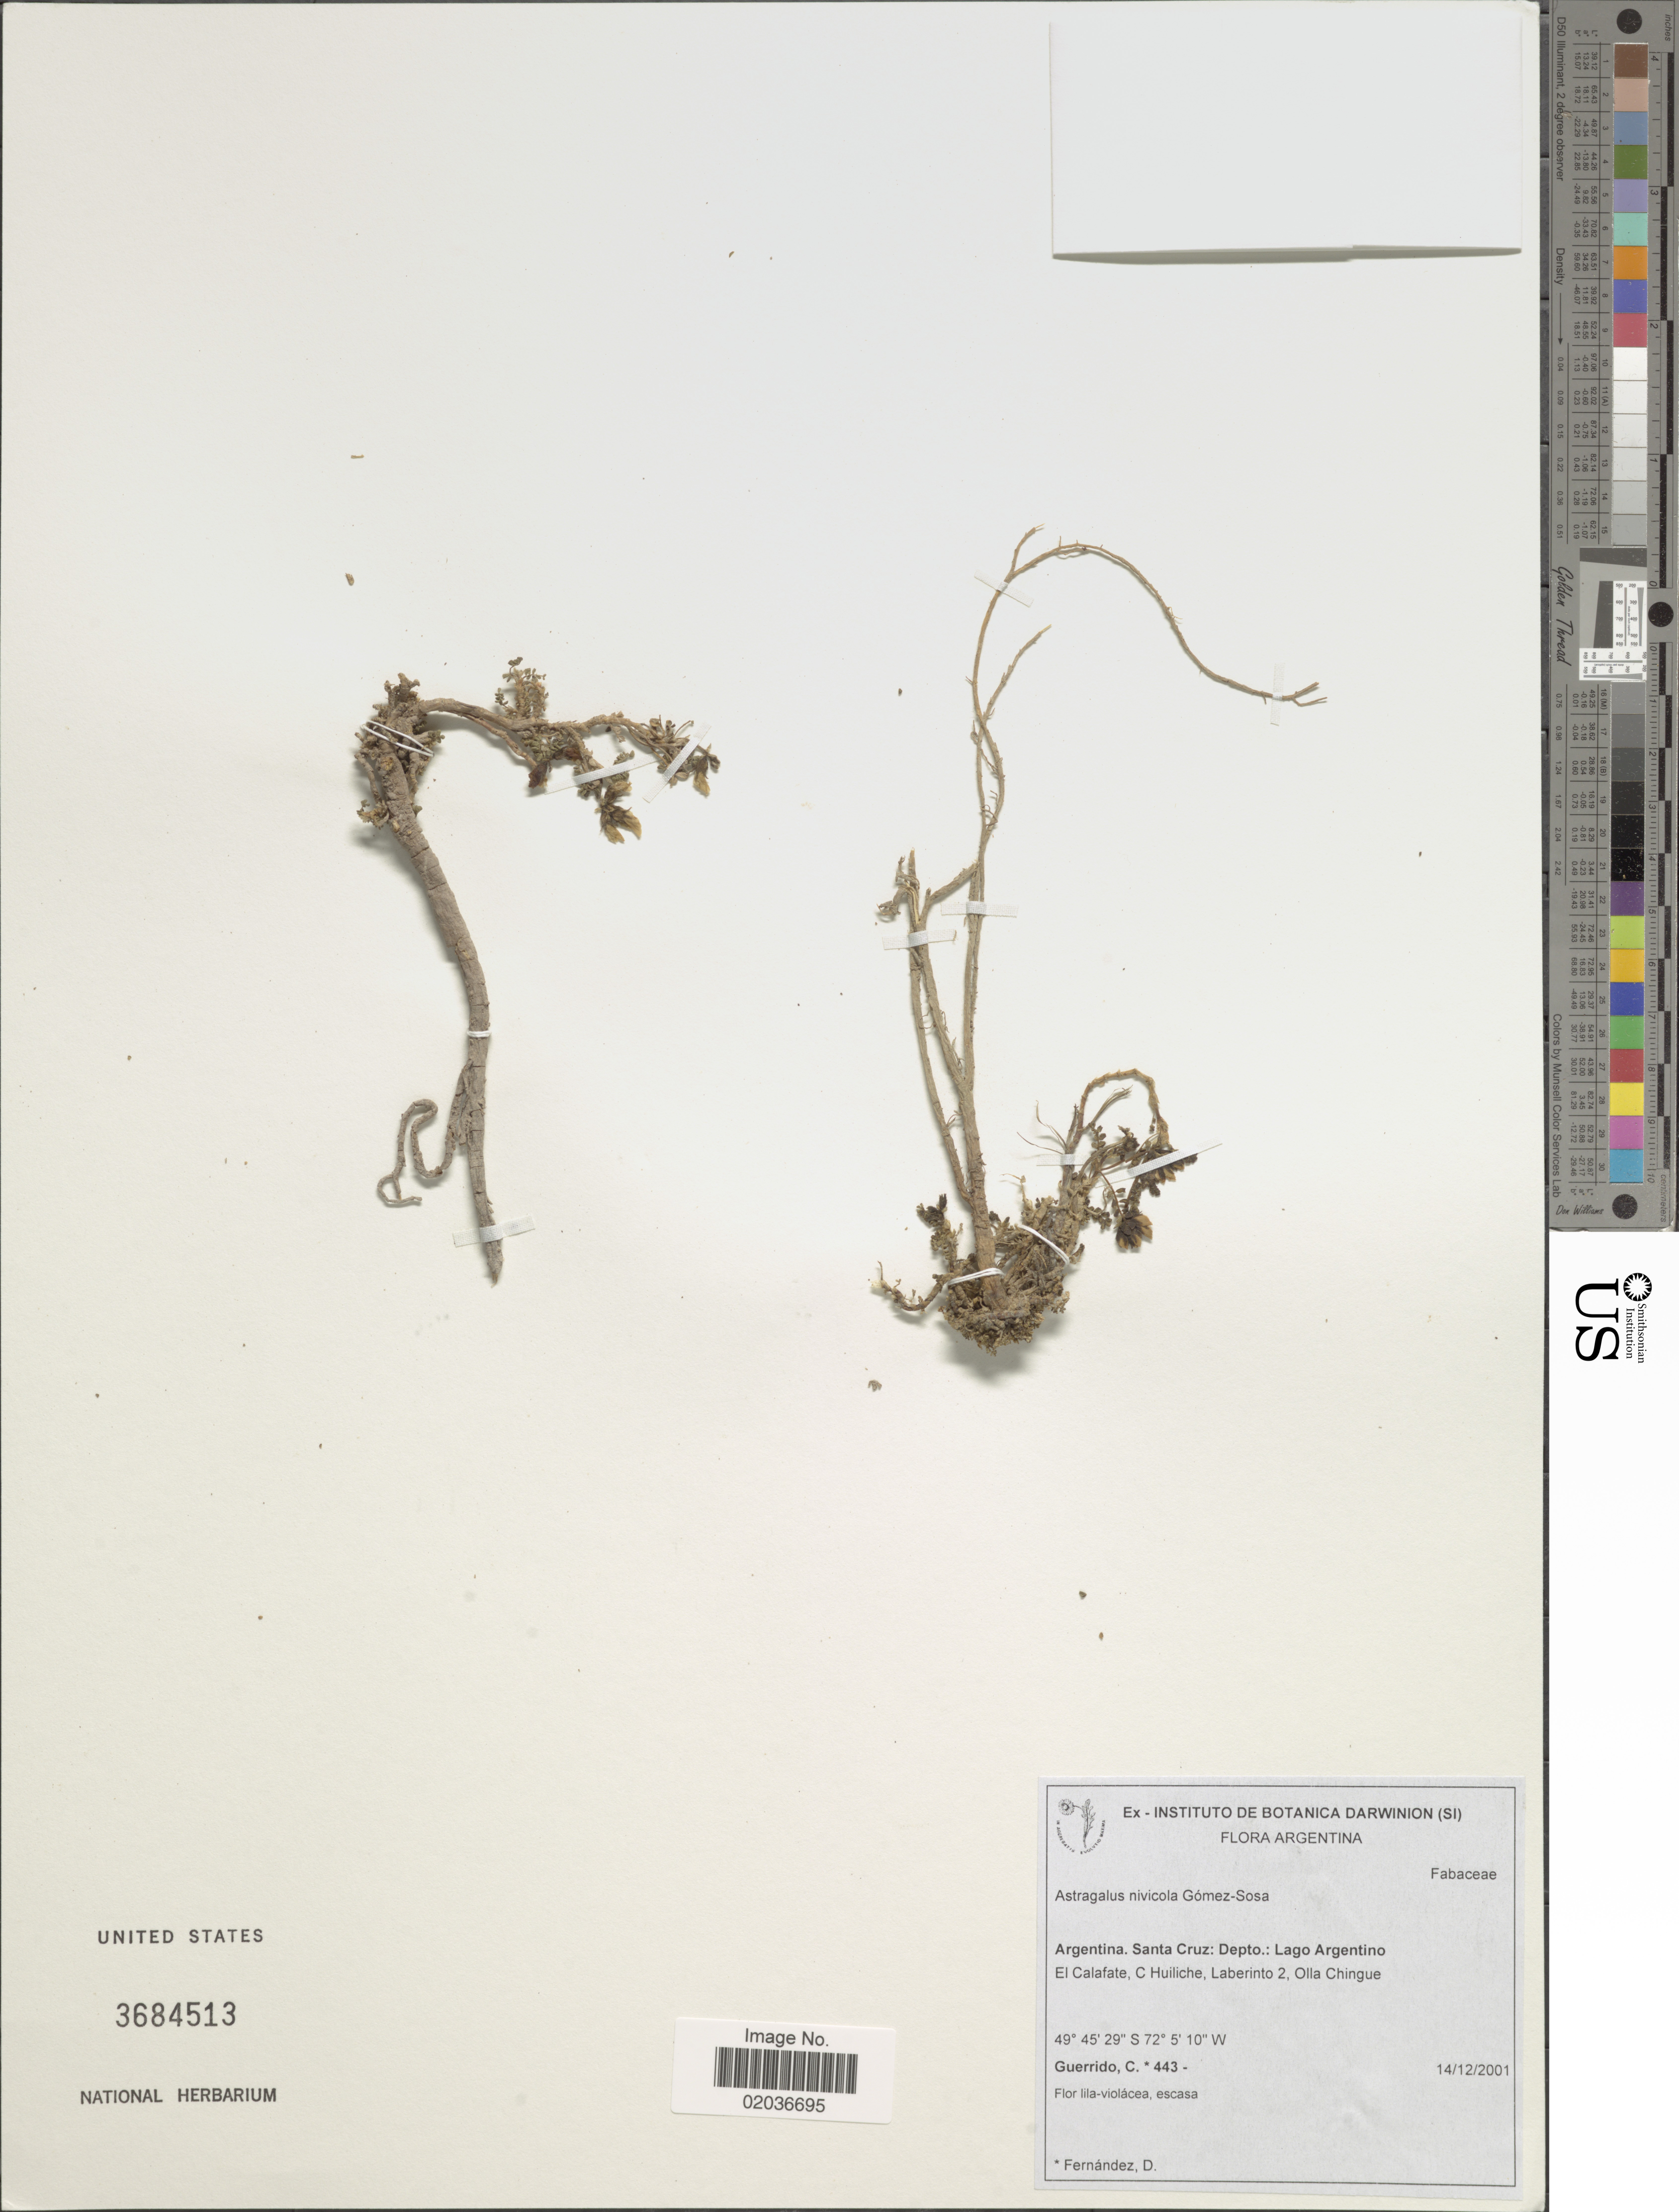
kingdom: Plantae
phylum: Tracheophyta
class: Magnoliopsida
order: Fabales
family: Fabaceae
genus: Astragalus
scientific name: Astragalus nivicola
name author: Gómez-Sosa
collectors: C. Guerrido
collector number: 443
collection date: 2001-12-14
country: Argentina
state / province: Santa Cruz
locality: Depto: Lago Argentino El Calafate, C. Huiliche, Laberinto 2, Olla Chingue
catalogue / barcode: US 3684513